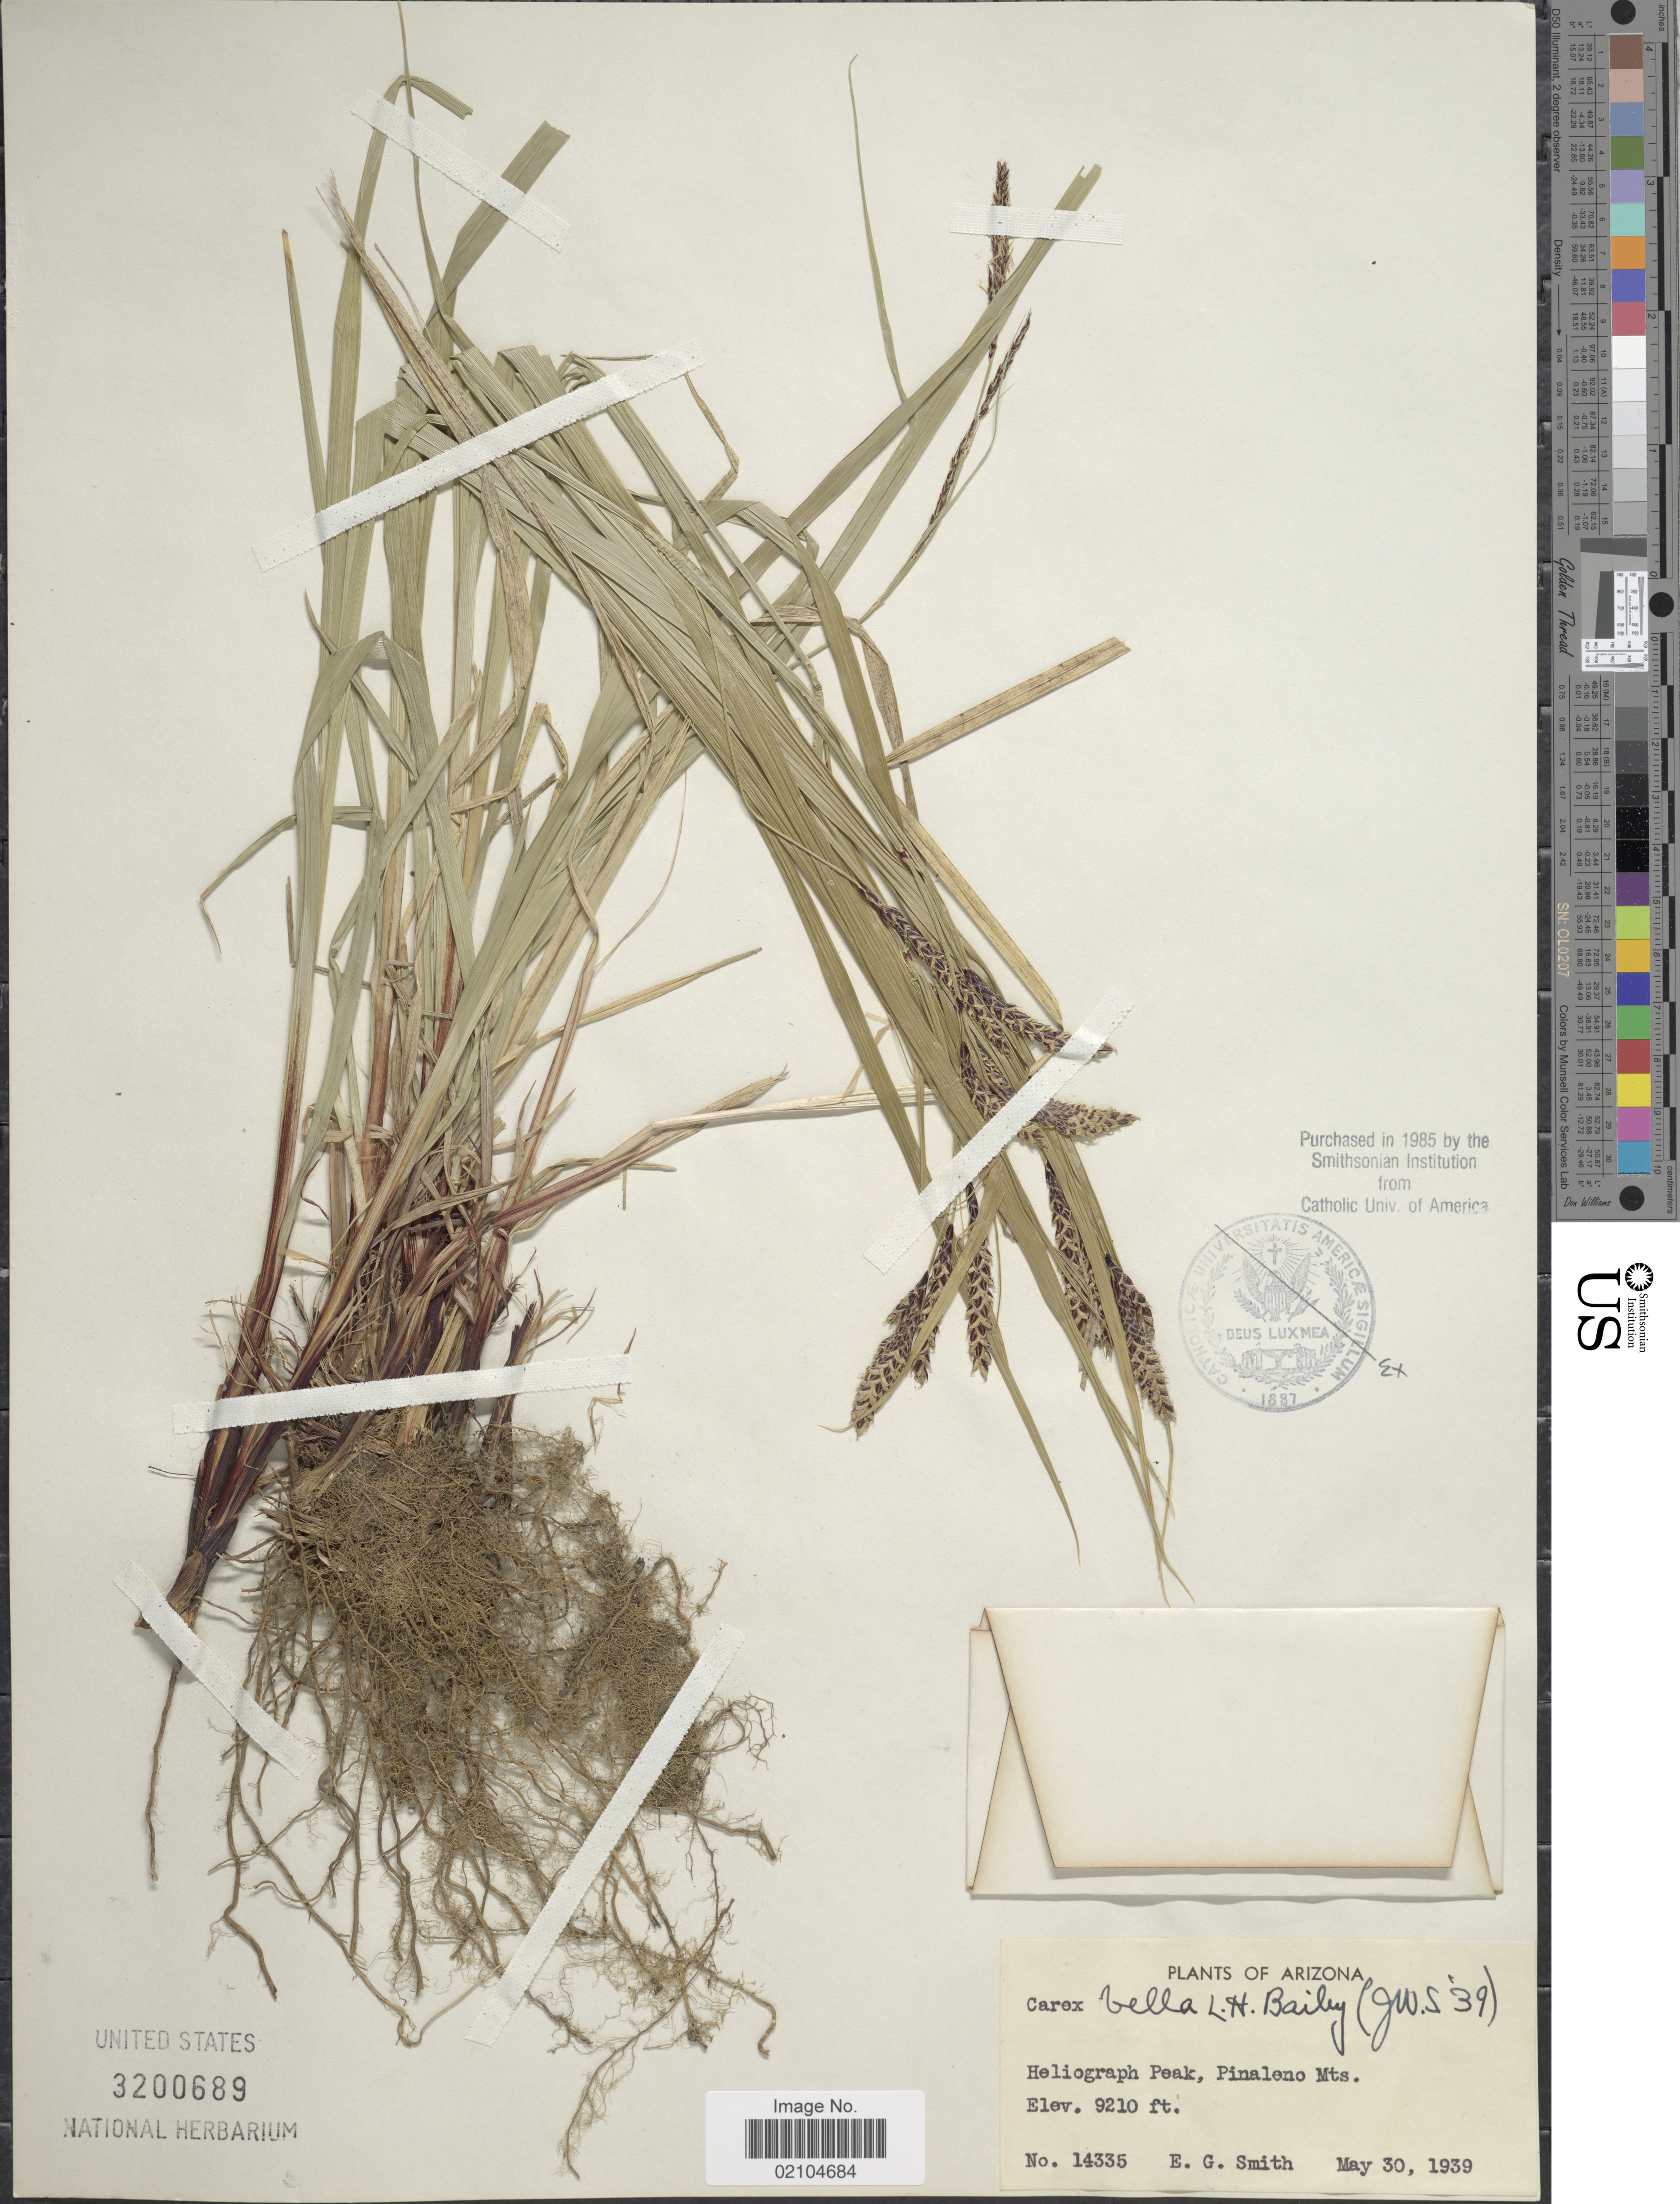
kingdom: Plantae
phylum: Tracheophyta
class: Liliopsida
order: Poales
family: Cyperaceae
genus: Carex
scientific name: Carex bella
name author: L.H. Bailey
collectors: E. G. Smith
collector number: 14335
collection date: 1939-05-30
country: United States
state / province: Arizona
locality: Heliograph Peak, Pinaleno Mts.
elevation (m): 2807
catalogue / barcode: US 3200689